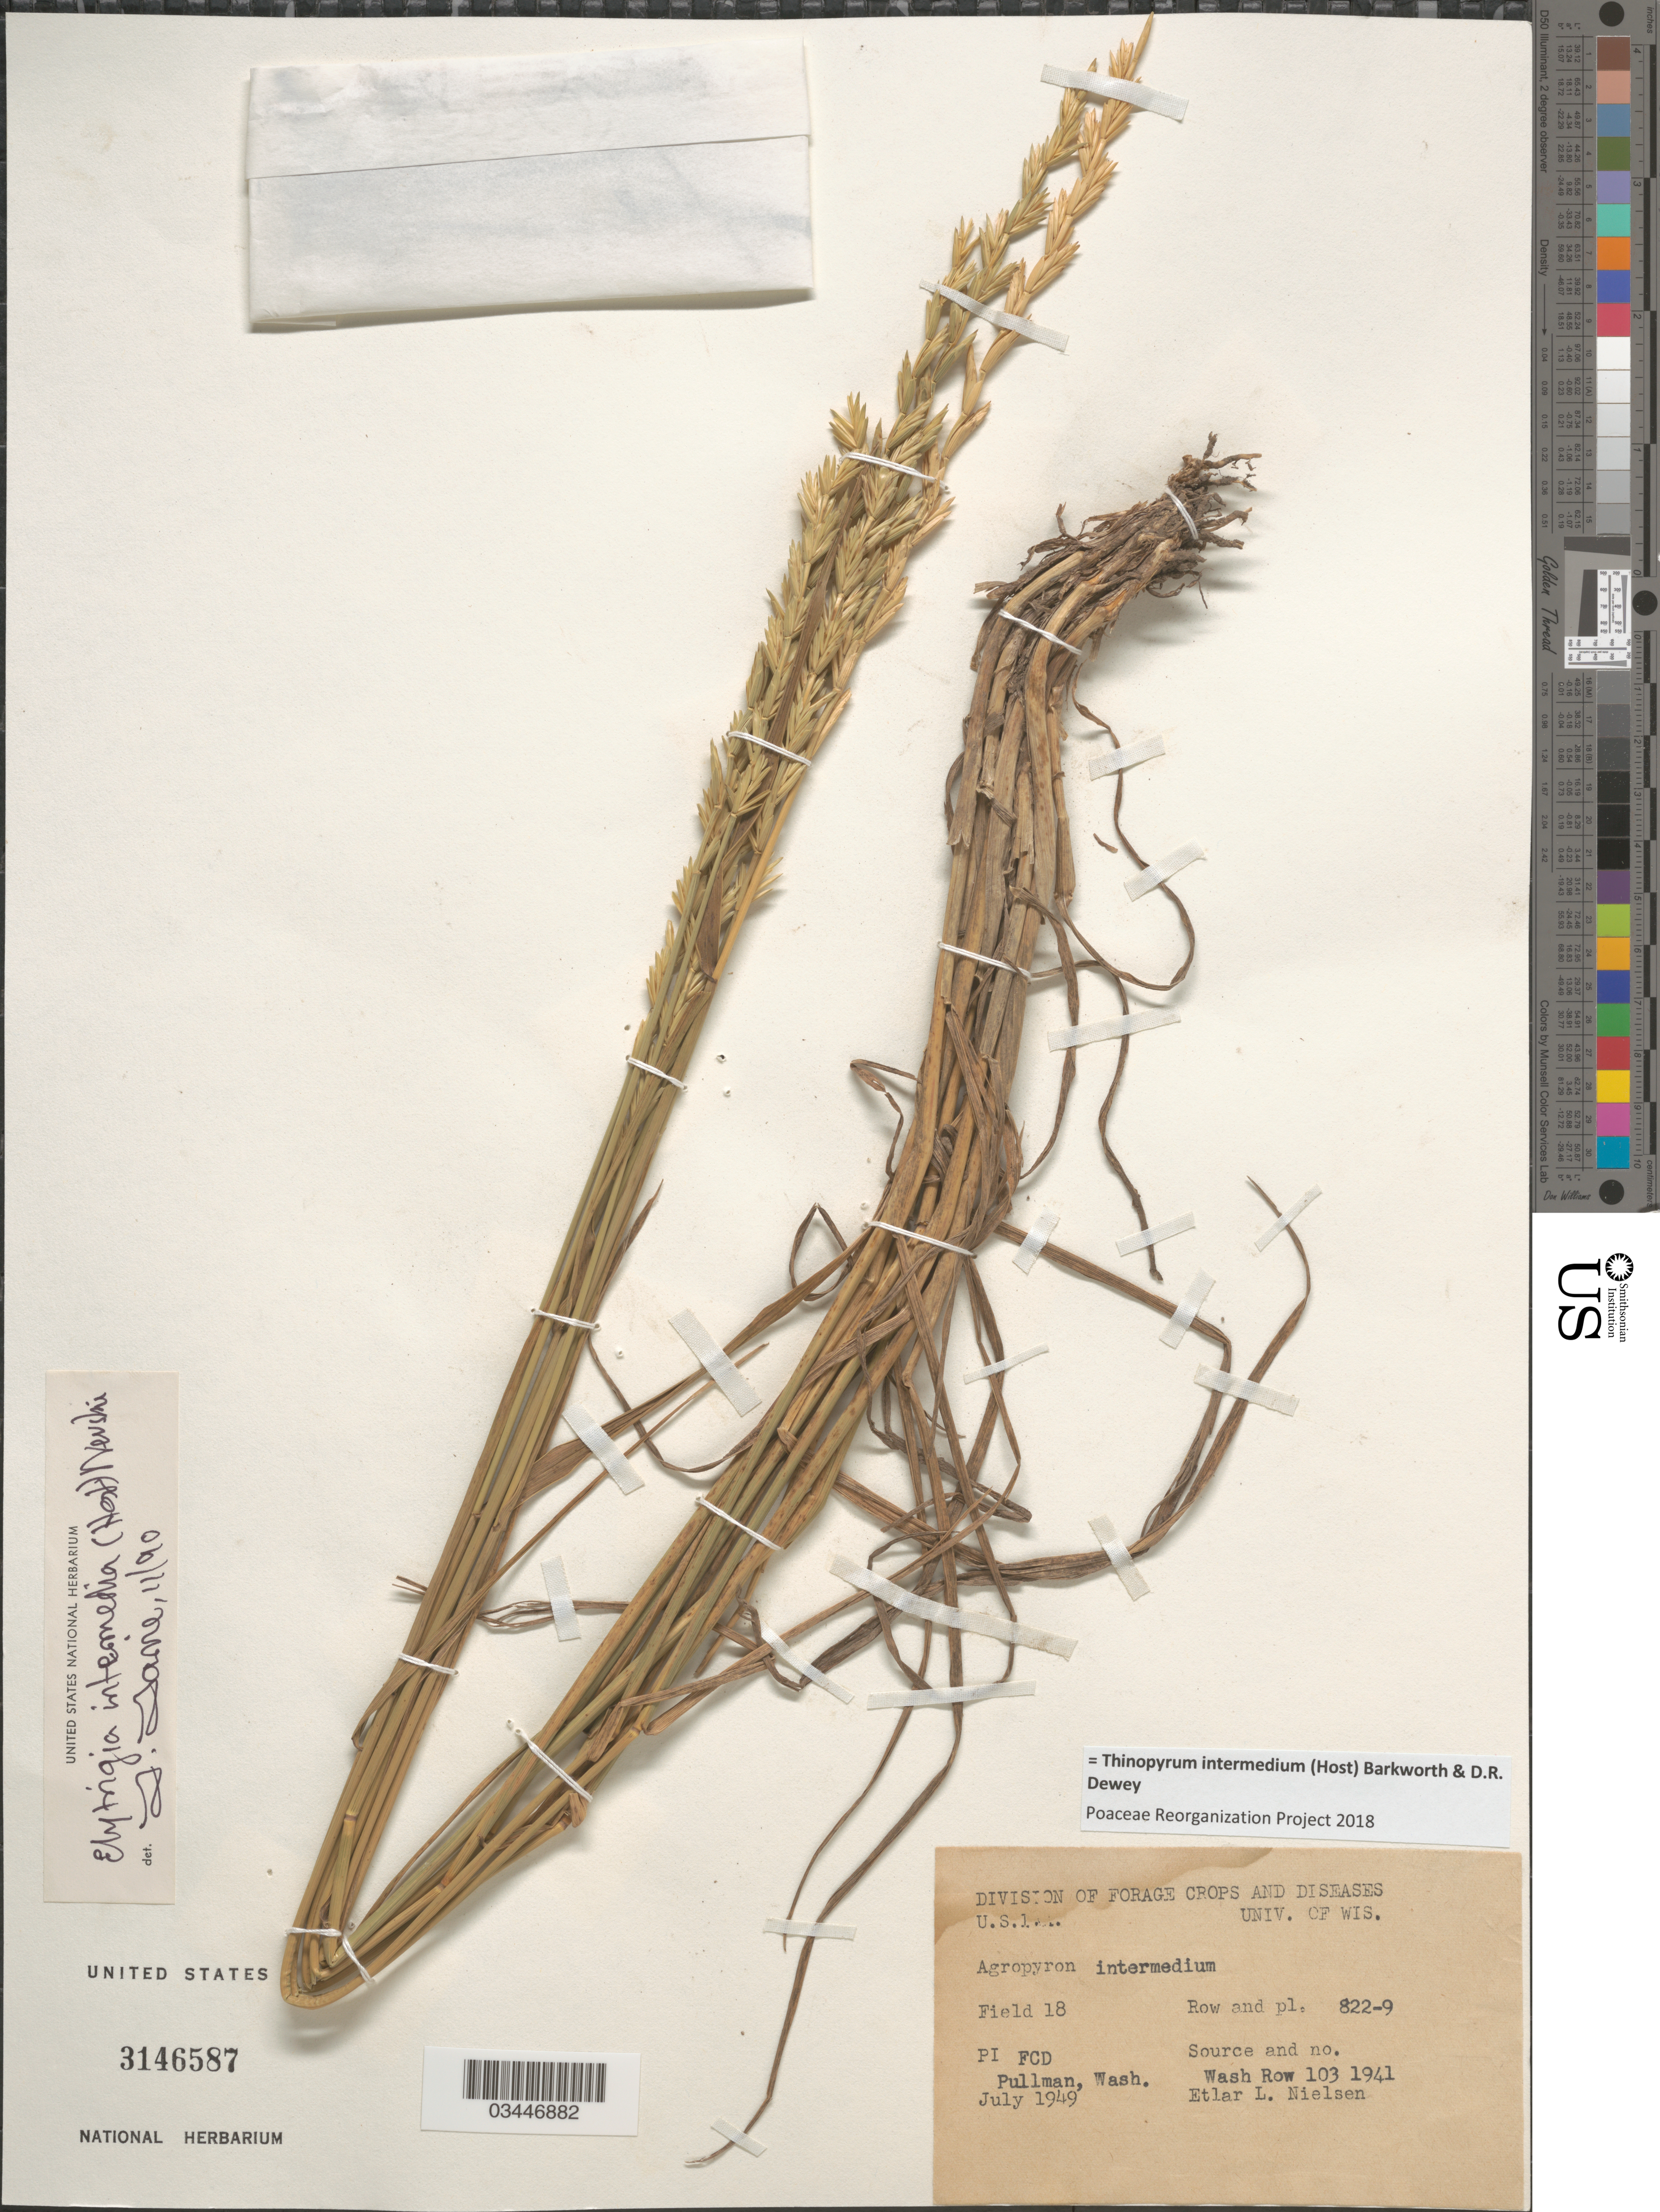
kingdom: Plantae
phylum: Tracheophyta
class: Liliopsida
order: Poales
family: Poaceae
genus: Aegilops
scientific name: Aegilops sp.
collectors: E. L. Nielsen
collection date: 1949-07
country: United States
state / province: Washington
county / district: Whitman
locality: Field 18 Row and pl. 822-9. FCD Pullman.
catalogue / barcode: US 3146587